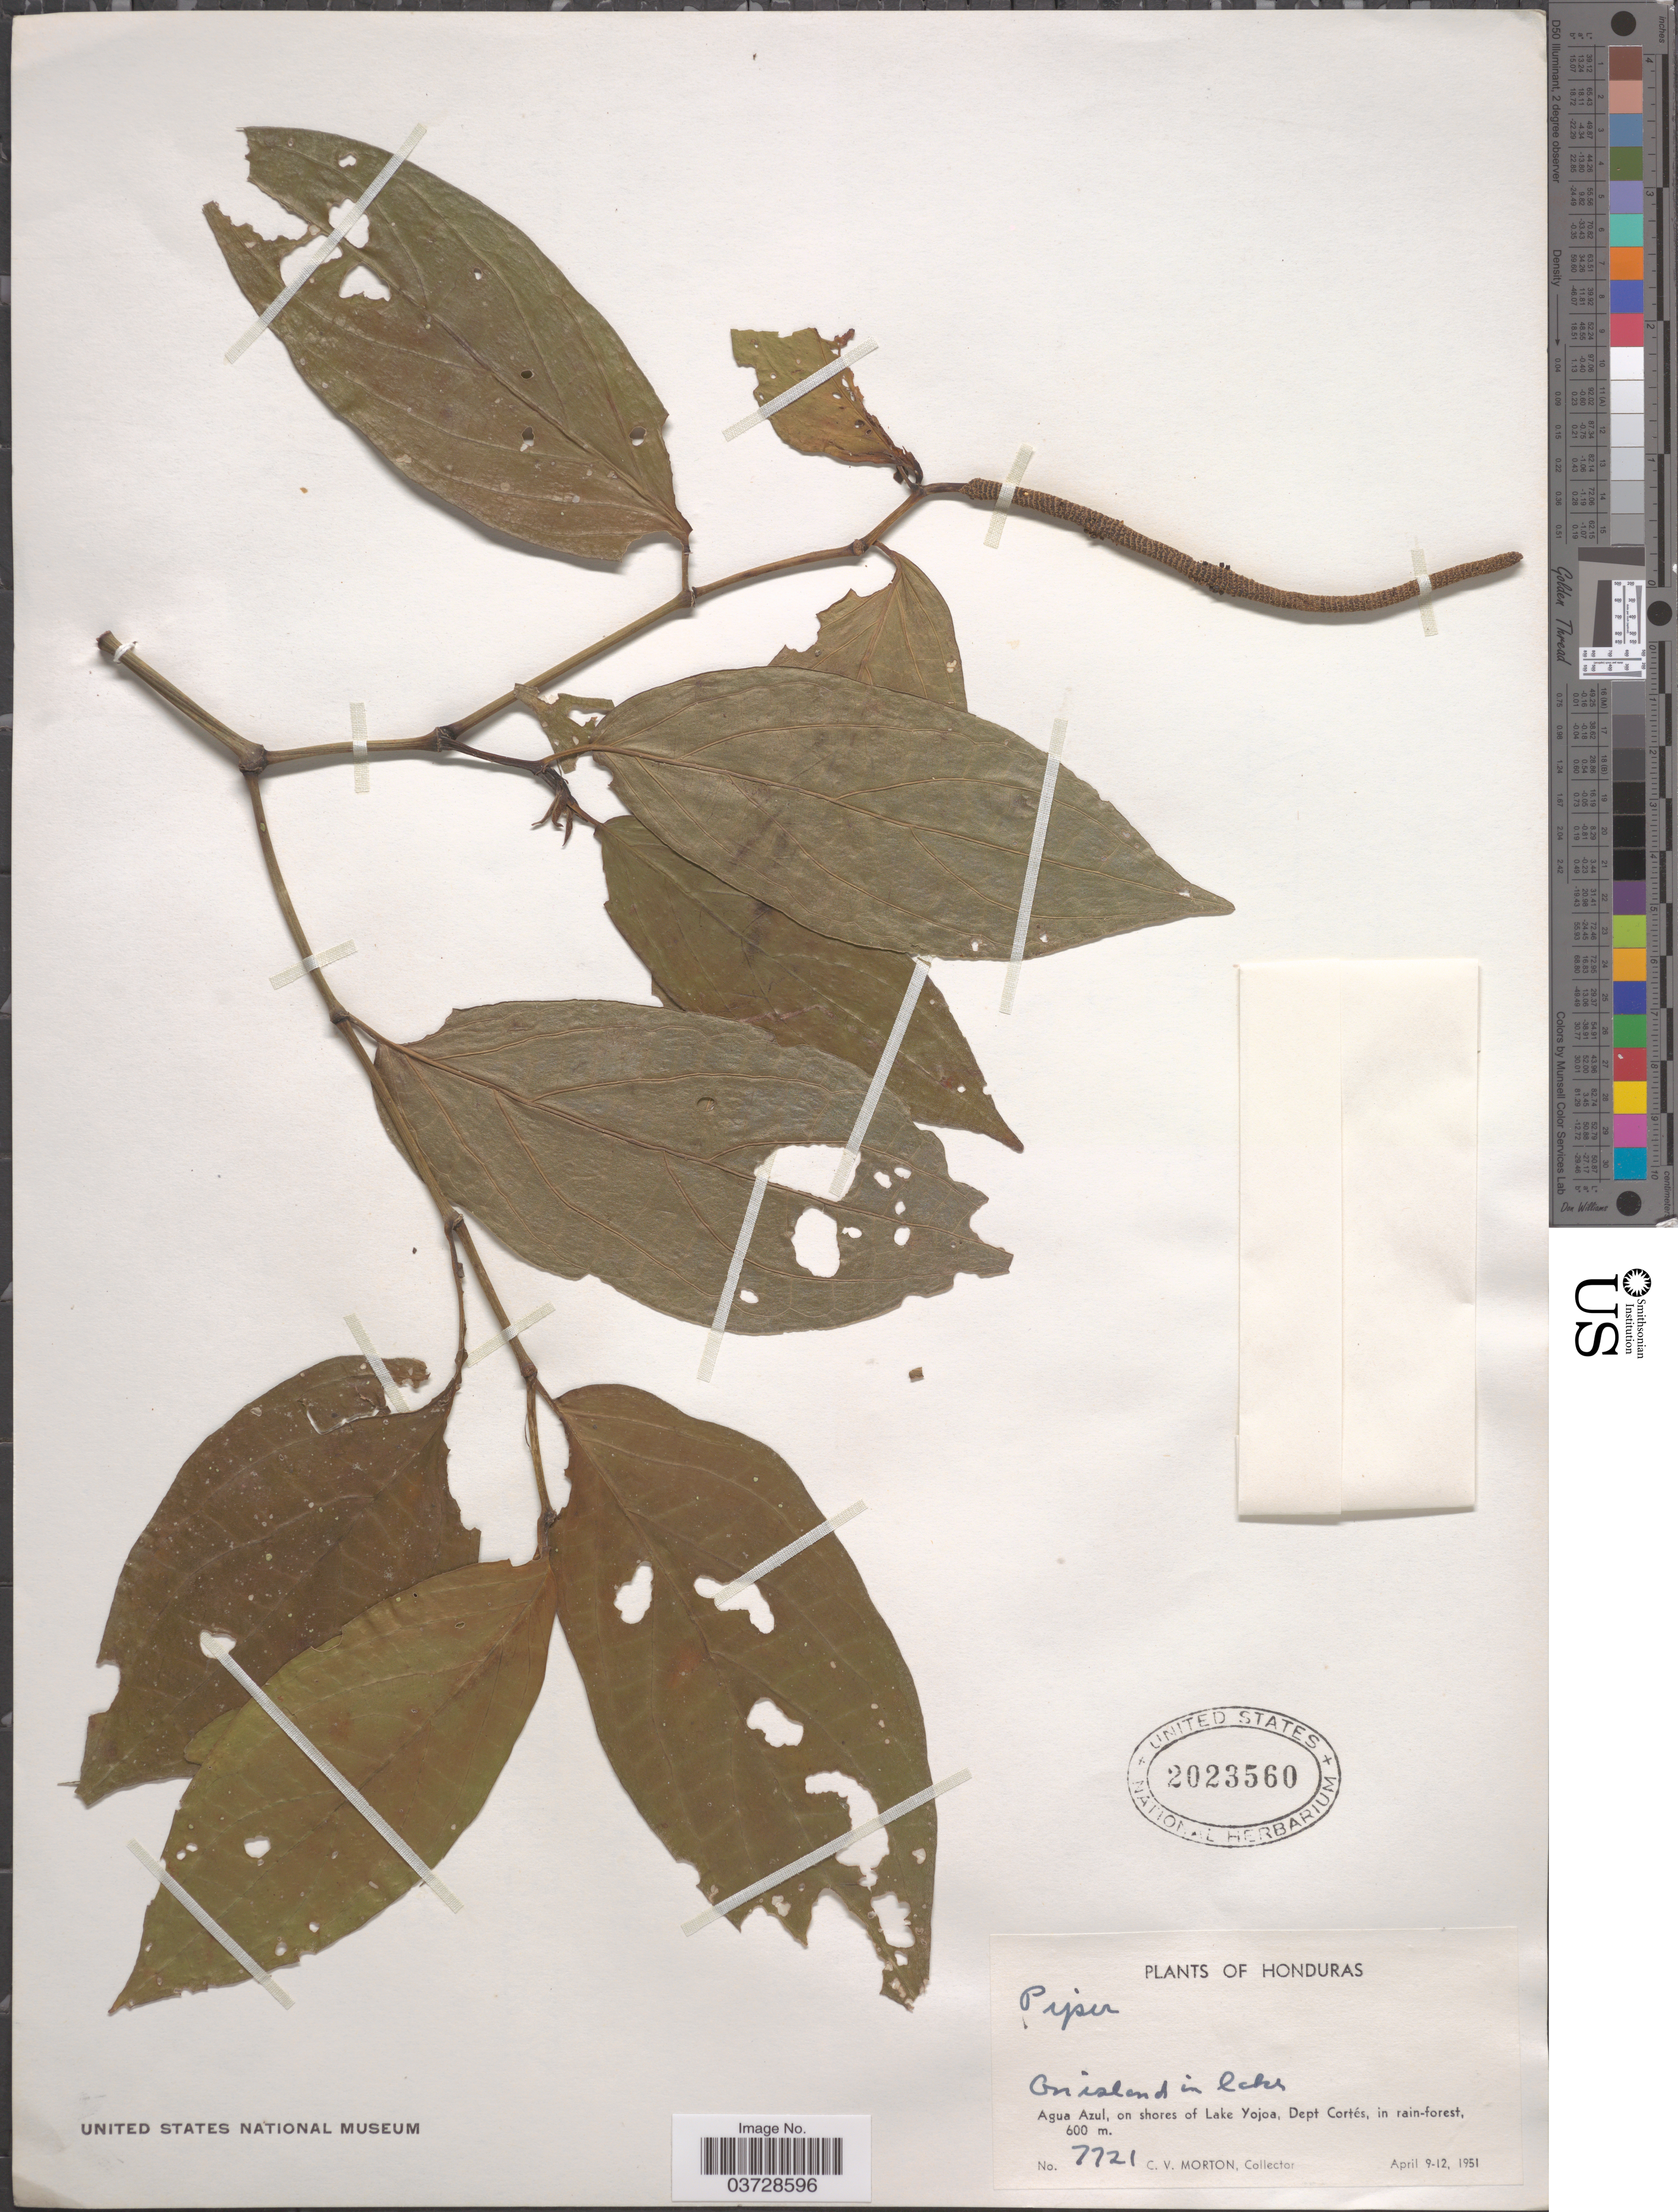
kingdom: Plantae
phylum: Tracheophyta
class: Magnoliopsida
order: Piperales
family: Piperaceae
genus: Piper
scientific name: Piper sp.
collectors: C. V. Morton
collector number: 7721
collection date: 1951-04-09/1951-04-12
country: Honduras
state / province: Cortes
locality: Agua Azul, on shores of Lake Yojoa, Dept. Cortés.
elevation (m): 600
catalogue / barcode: US 2023560